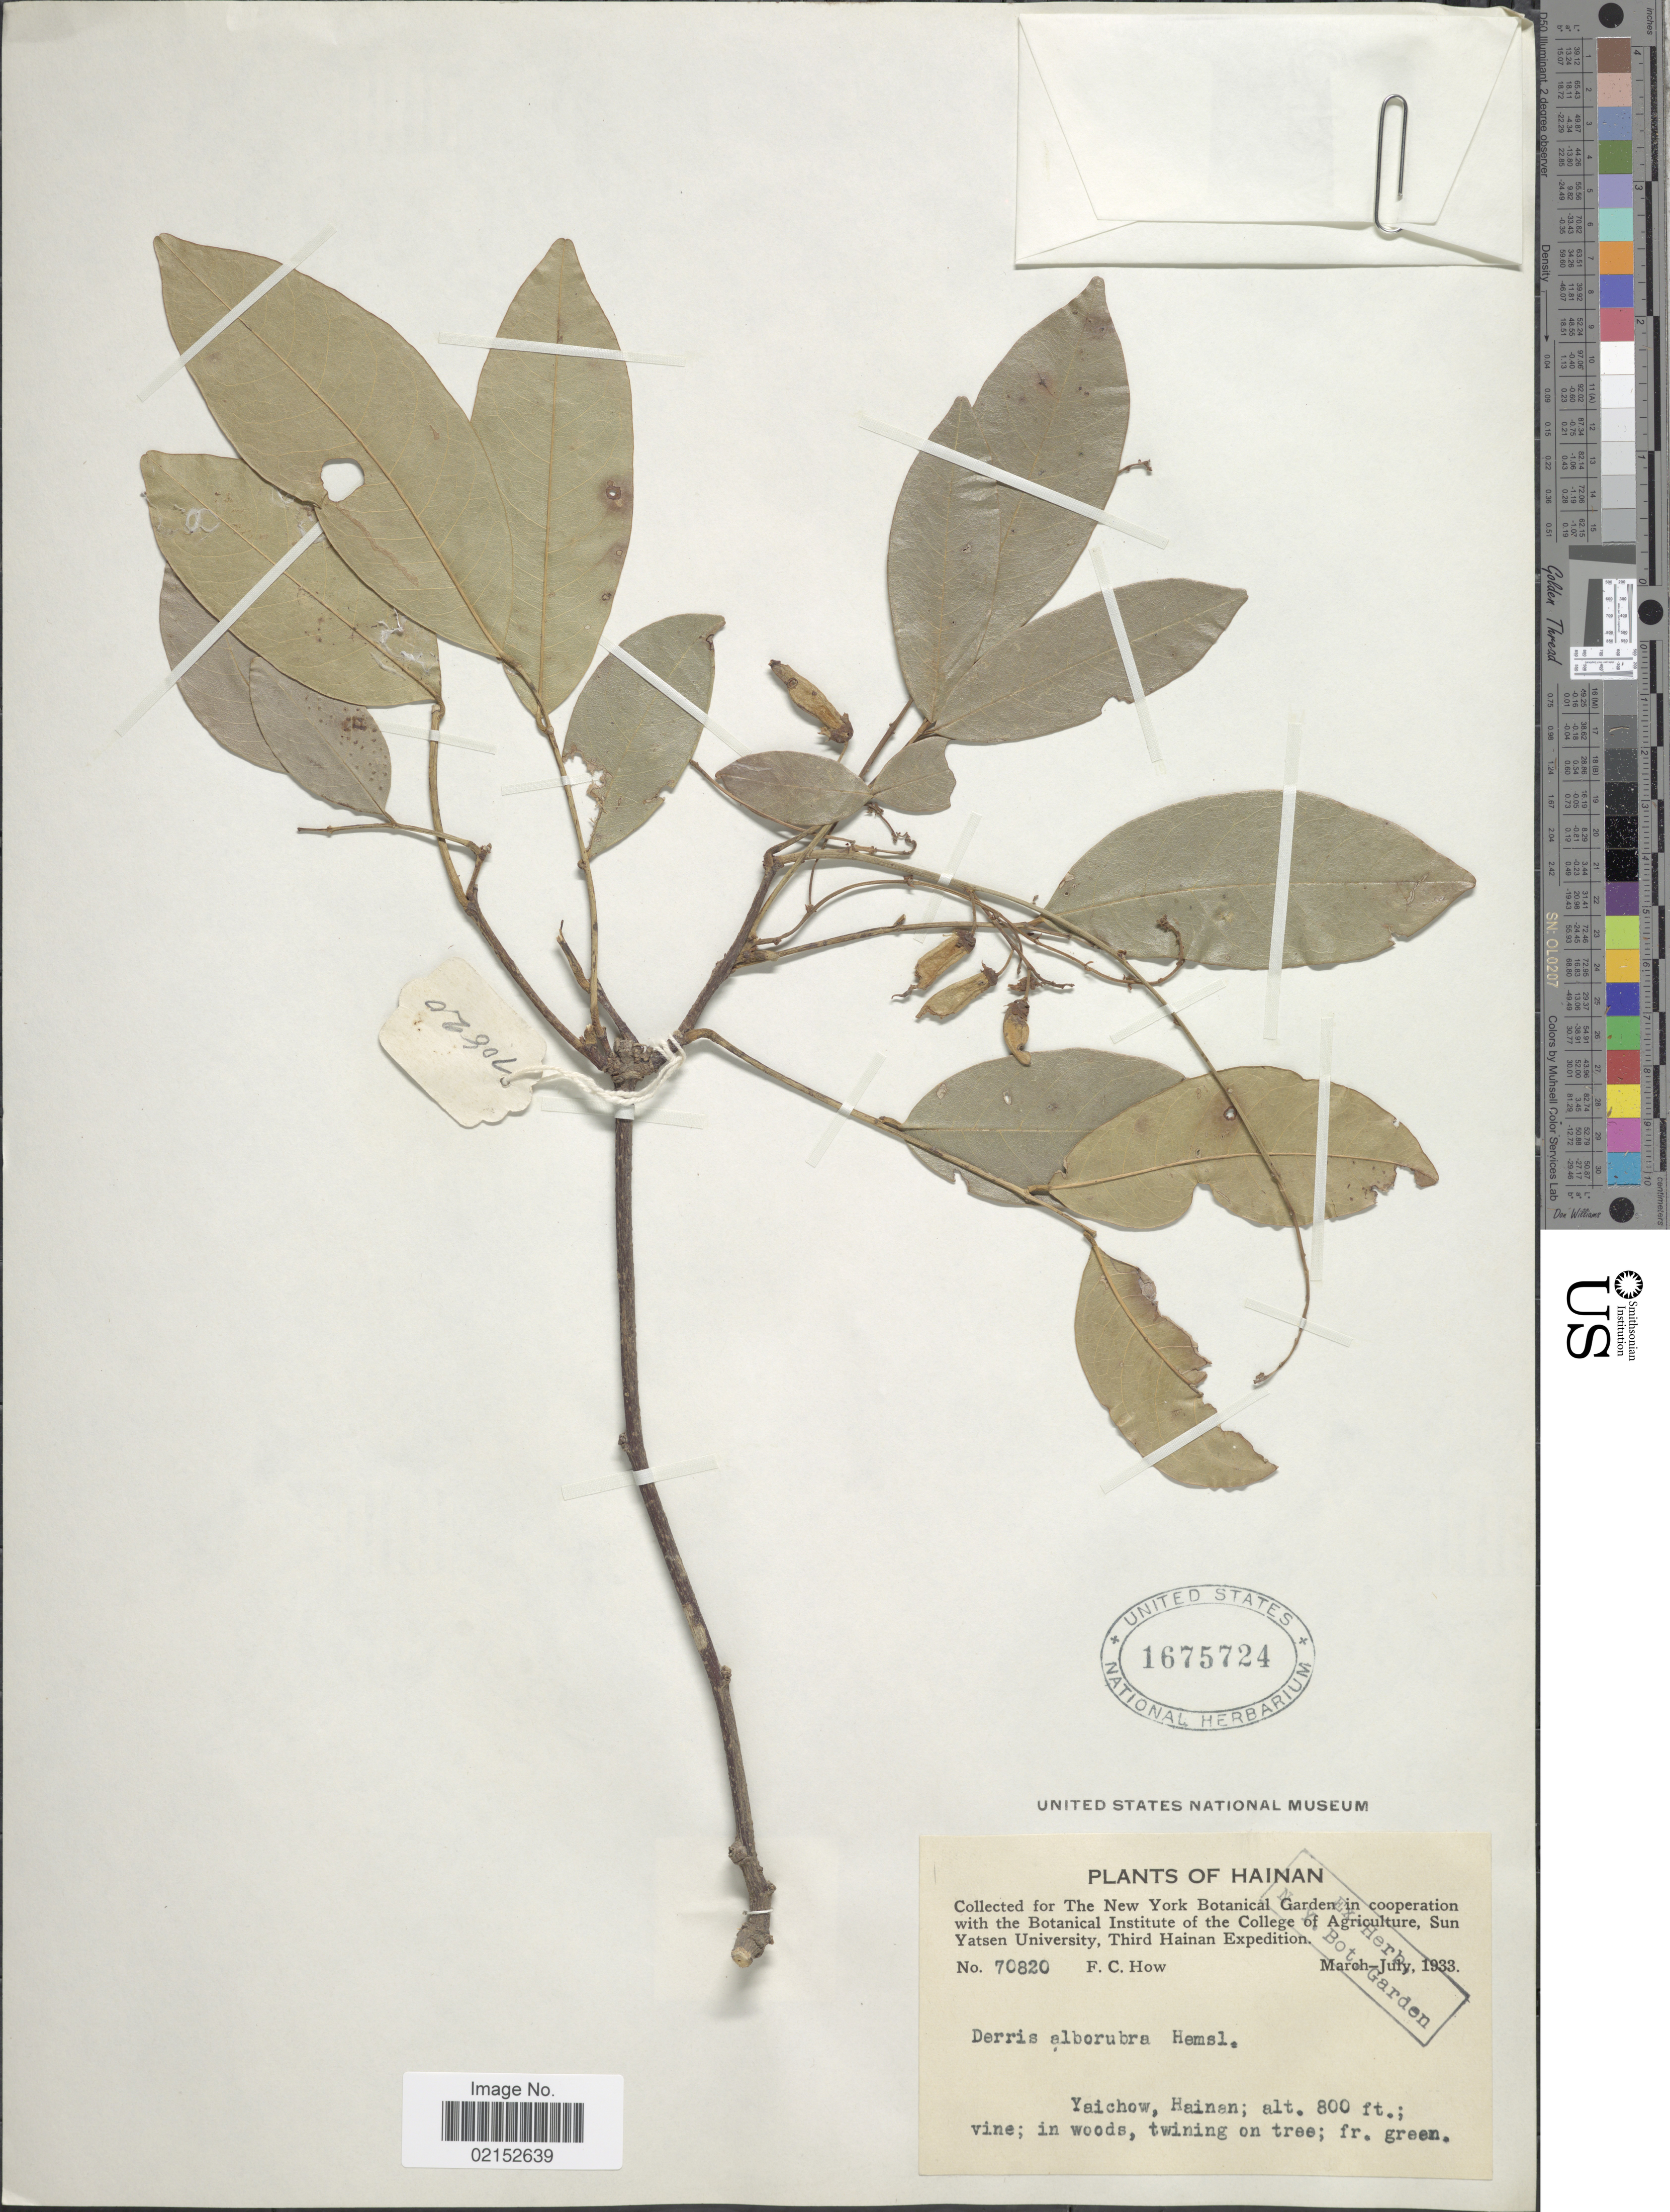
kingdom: Plantae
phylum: Tracheophyta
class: Magnoliopsida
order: Fabales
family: Fabaceae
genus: Derris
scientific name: Derris alborubra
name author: Hemsl.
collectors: F. C. How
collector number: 70820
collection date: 1933-03/1933-07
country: China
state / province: Hainan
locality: Yaichow, Hainan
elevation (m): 244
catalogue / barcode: US 1675724